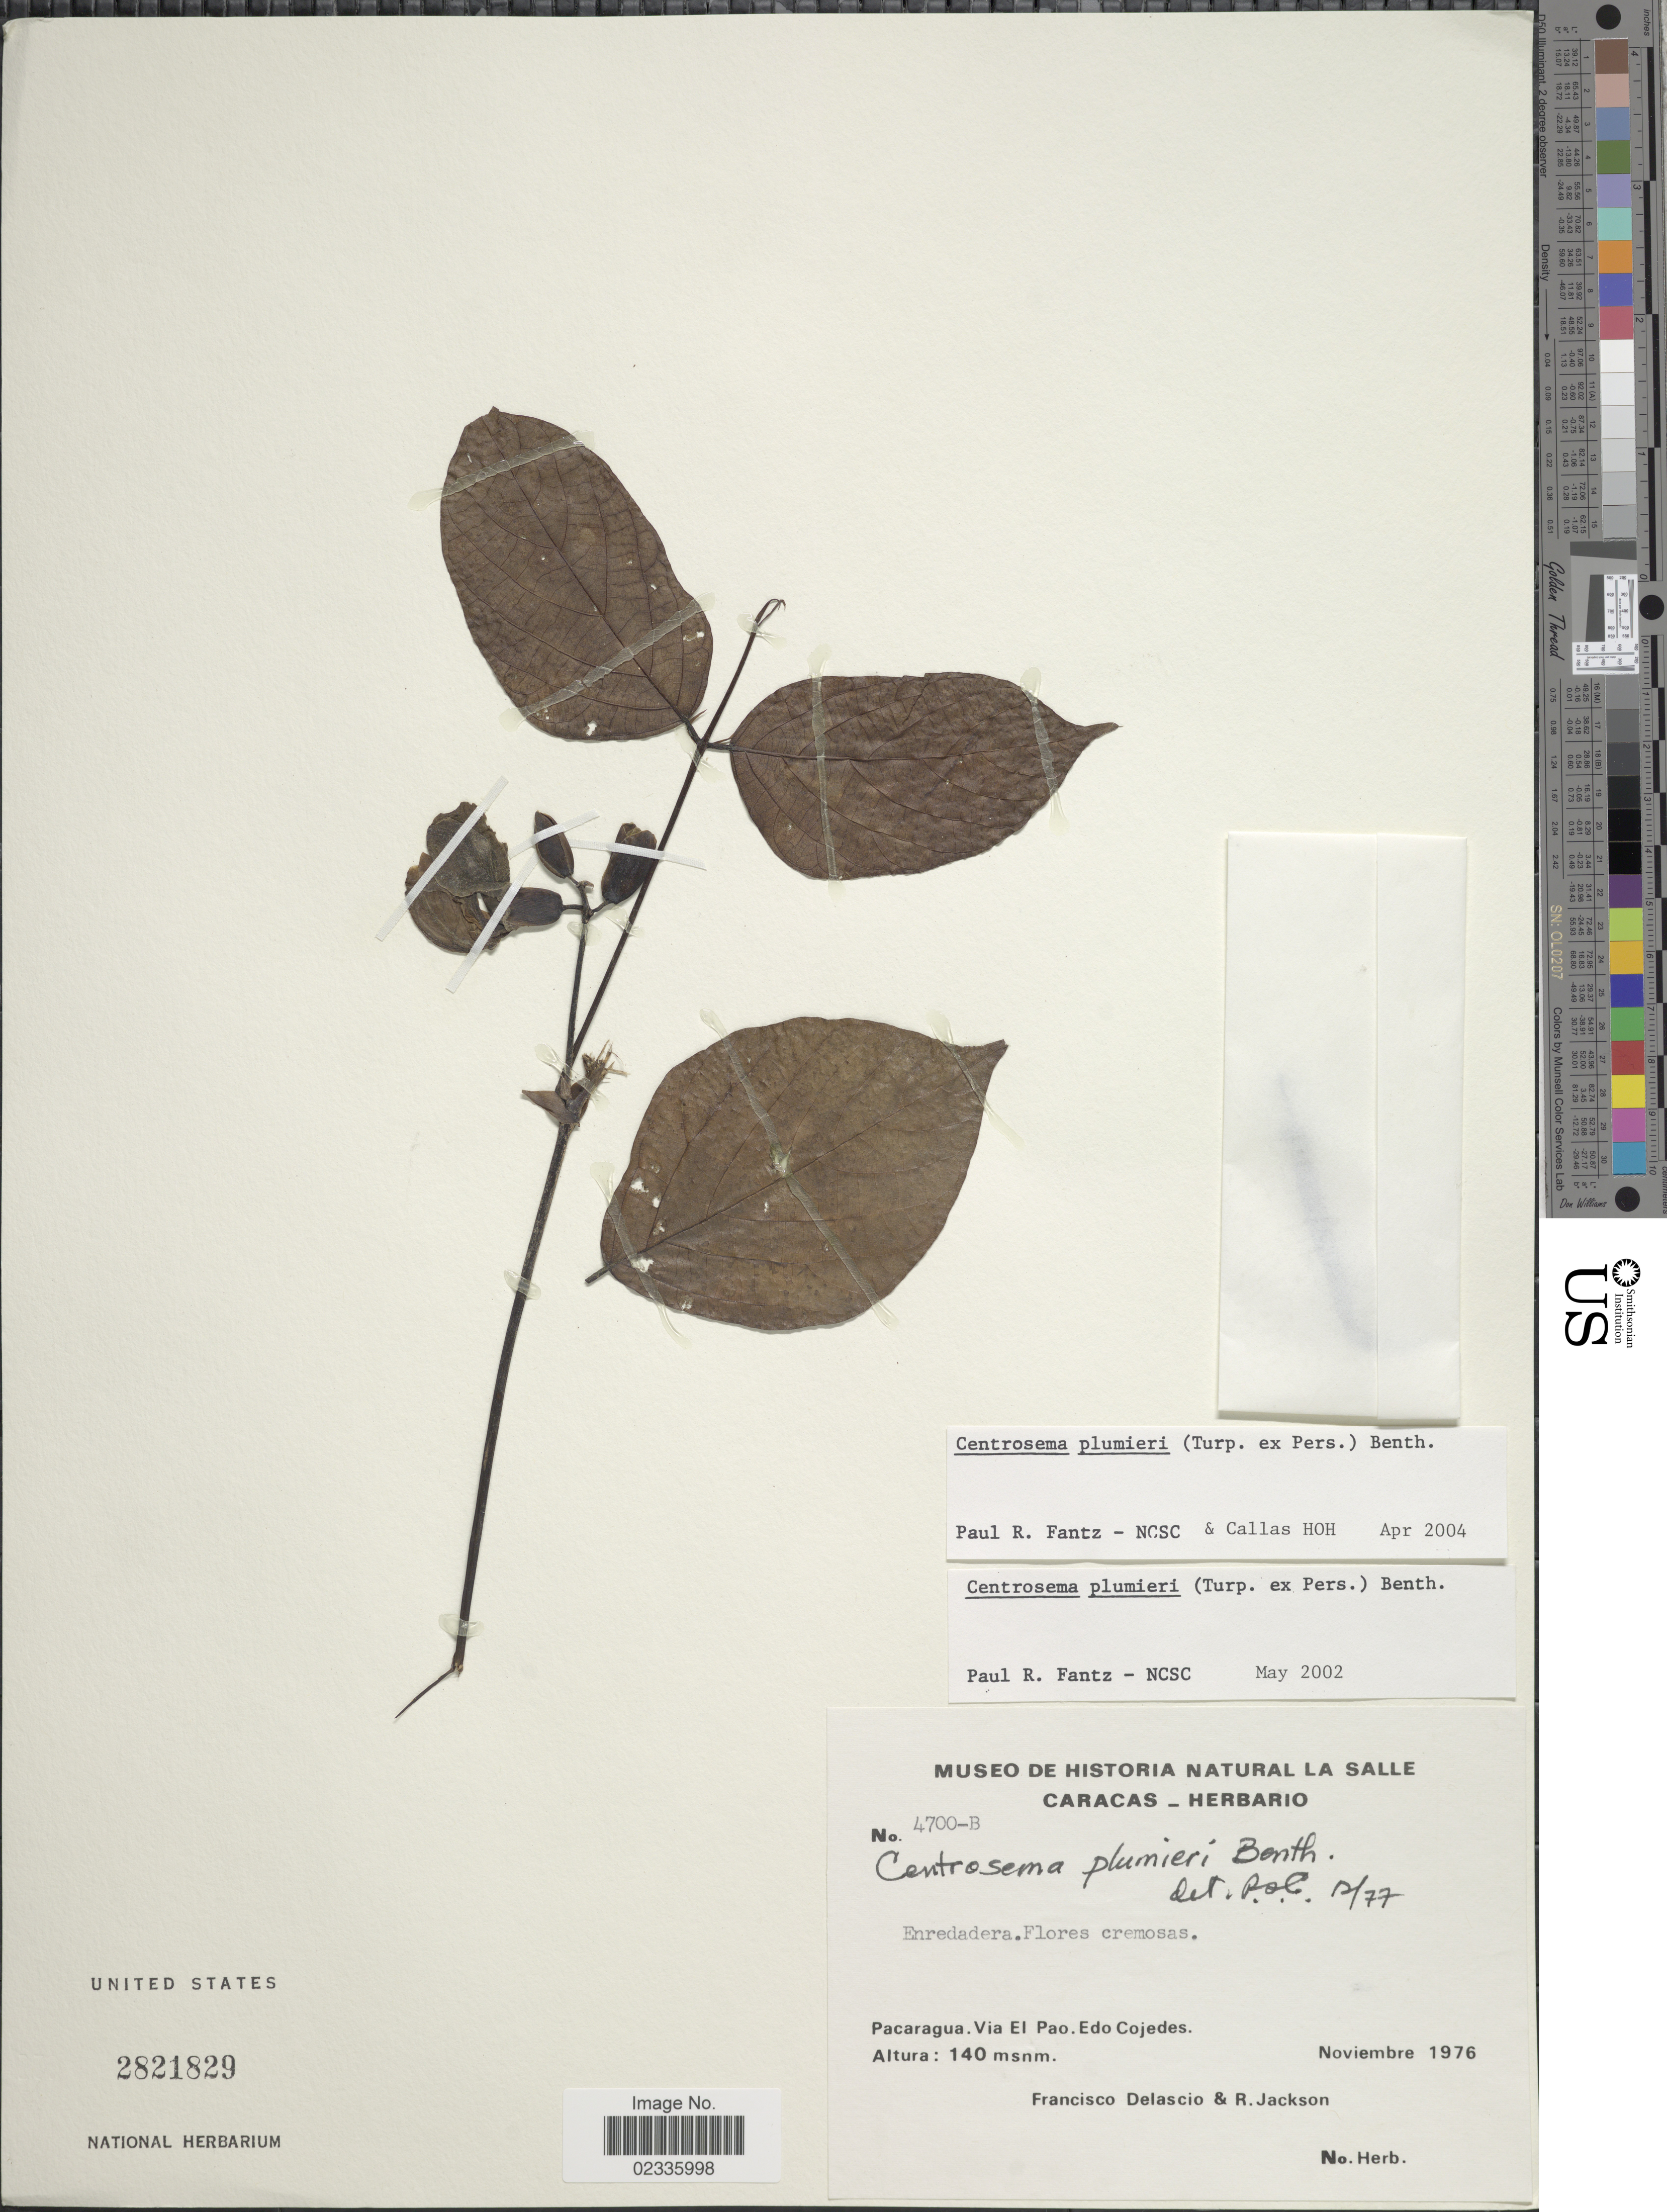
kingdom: Plantae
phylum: Tracheophyta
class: Magnoliopsida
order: Fabales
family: Fabaceae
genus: Centrosema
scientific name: Centrosema plumieri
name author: (Turpin ex Pers.) Benth.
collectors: F. Delascio & R. Jackson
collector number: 4700-B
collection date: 1976-11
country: Venezuela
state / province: Cojedes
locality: Paracaragua. Via El Pao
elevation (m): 140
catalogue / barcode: US 2821829